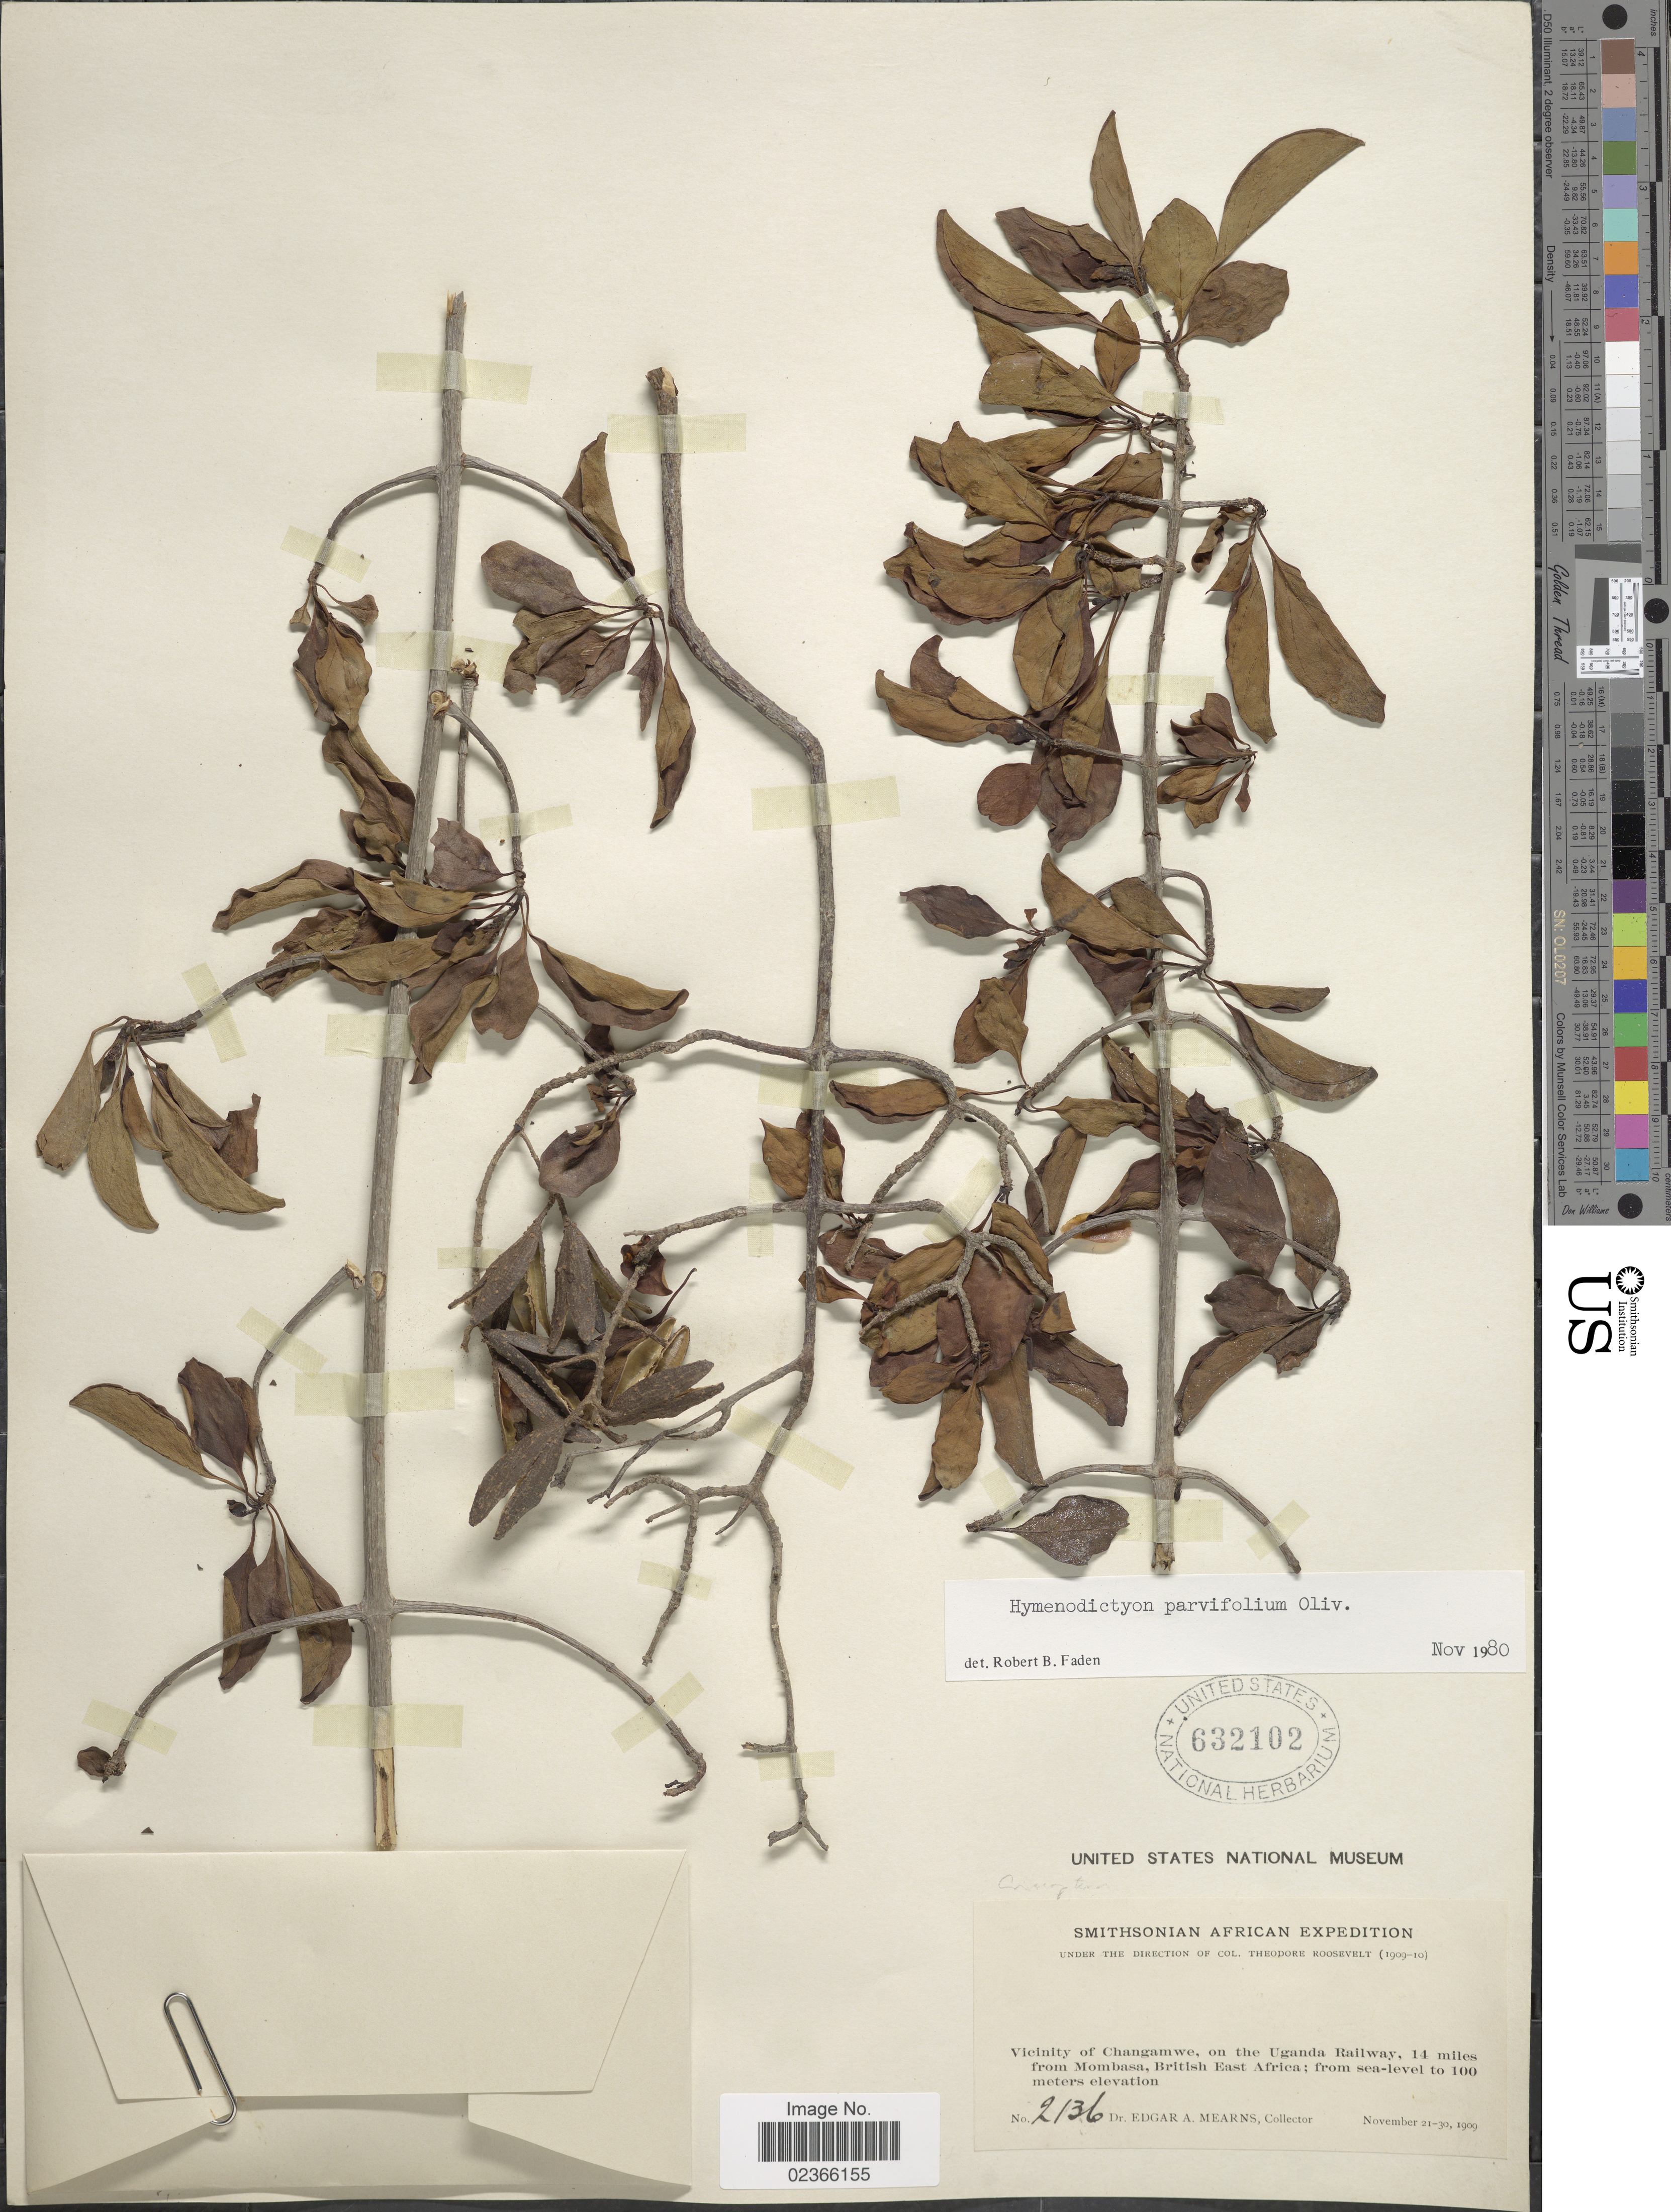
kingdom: Plantae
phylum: Tracheophyta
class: Magnoliopsida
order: Gentianales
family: Rubiaceae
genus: Hymenodictyon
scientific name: Hymenodictyon parvifolium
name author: Oliv.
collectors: E. A. Mearns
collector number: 2136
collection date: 1909-11-21/1909-11-30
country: Uganda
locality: Vicinity of Changamwe, on the Uganda Railway, 14 miles from Mombasa, British East Africa.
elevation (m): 0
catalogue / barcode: US 632102